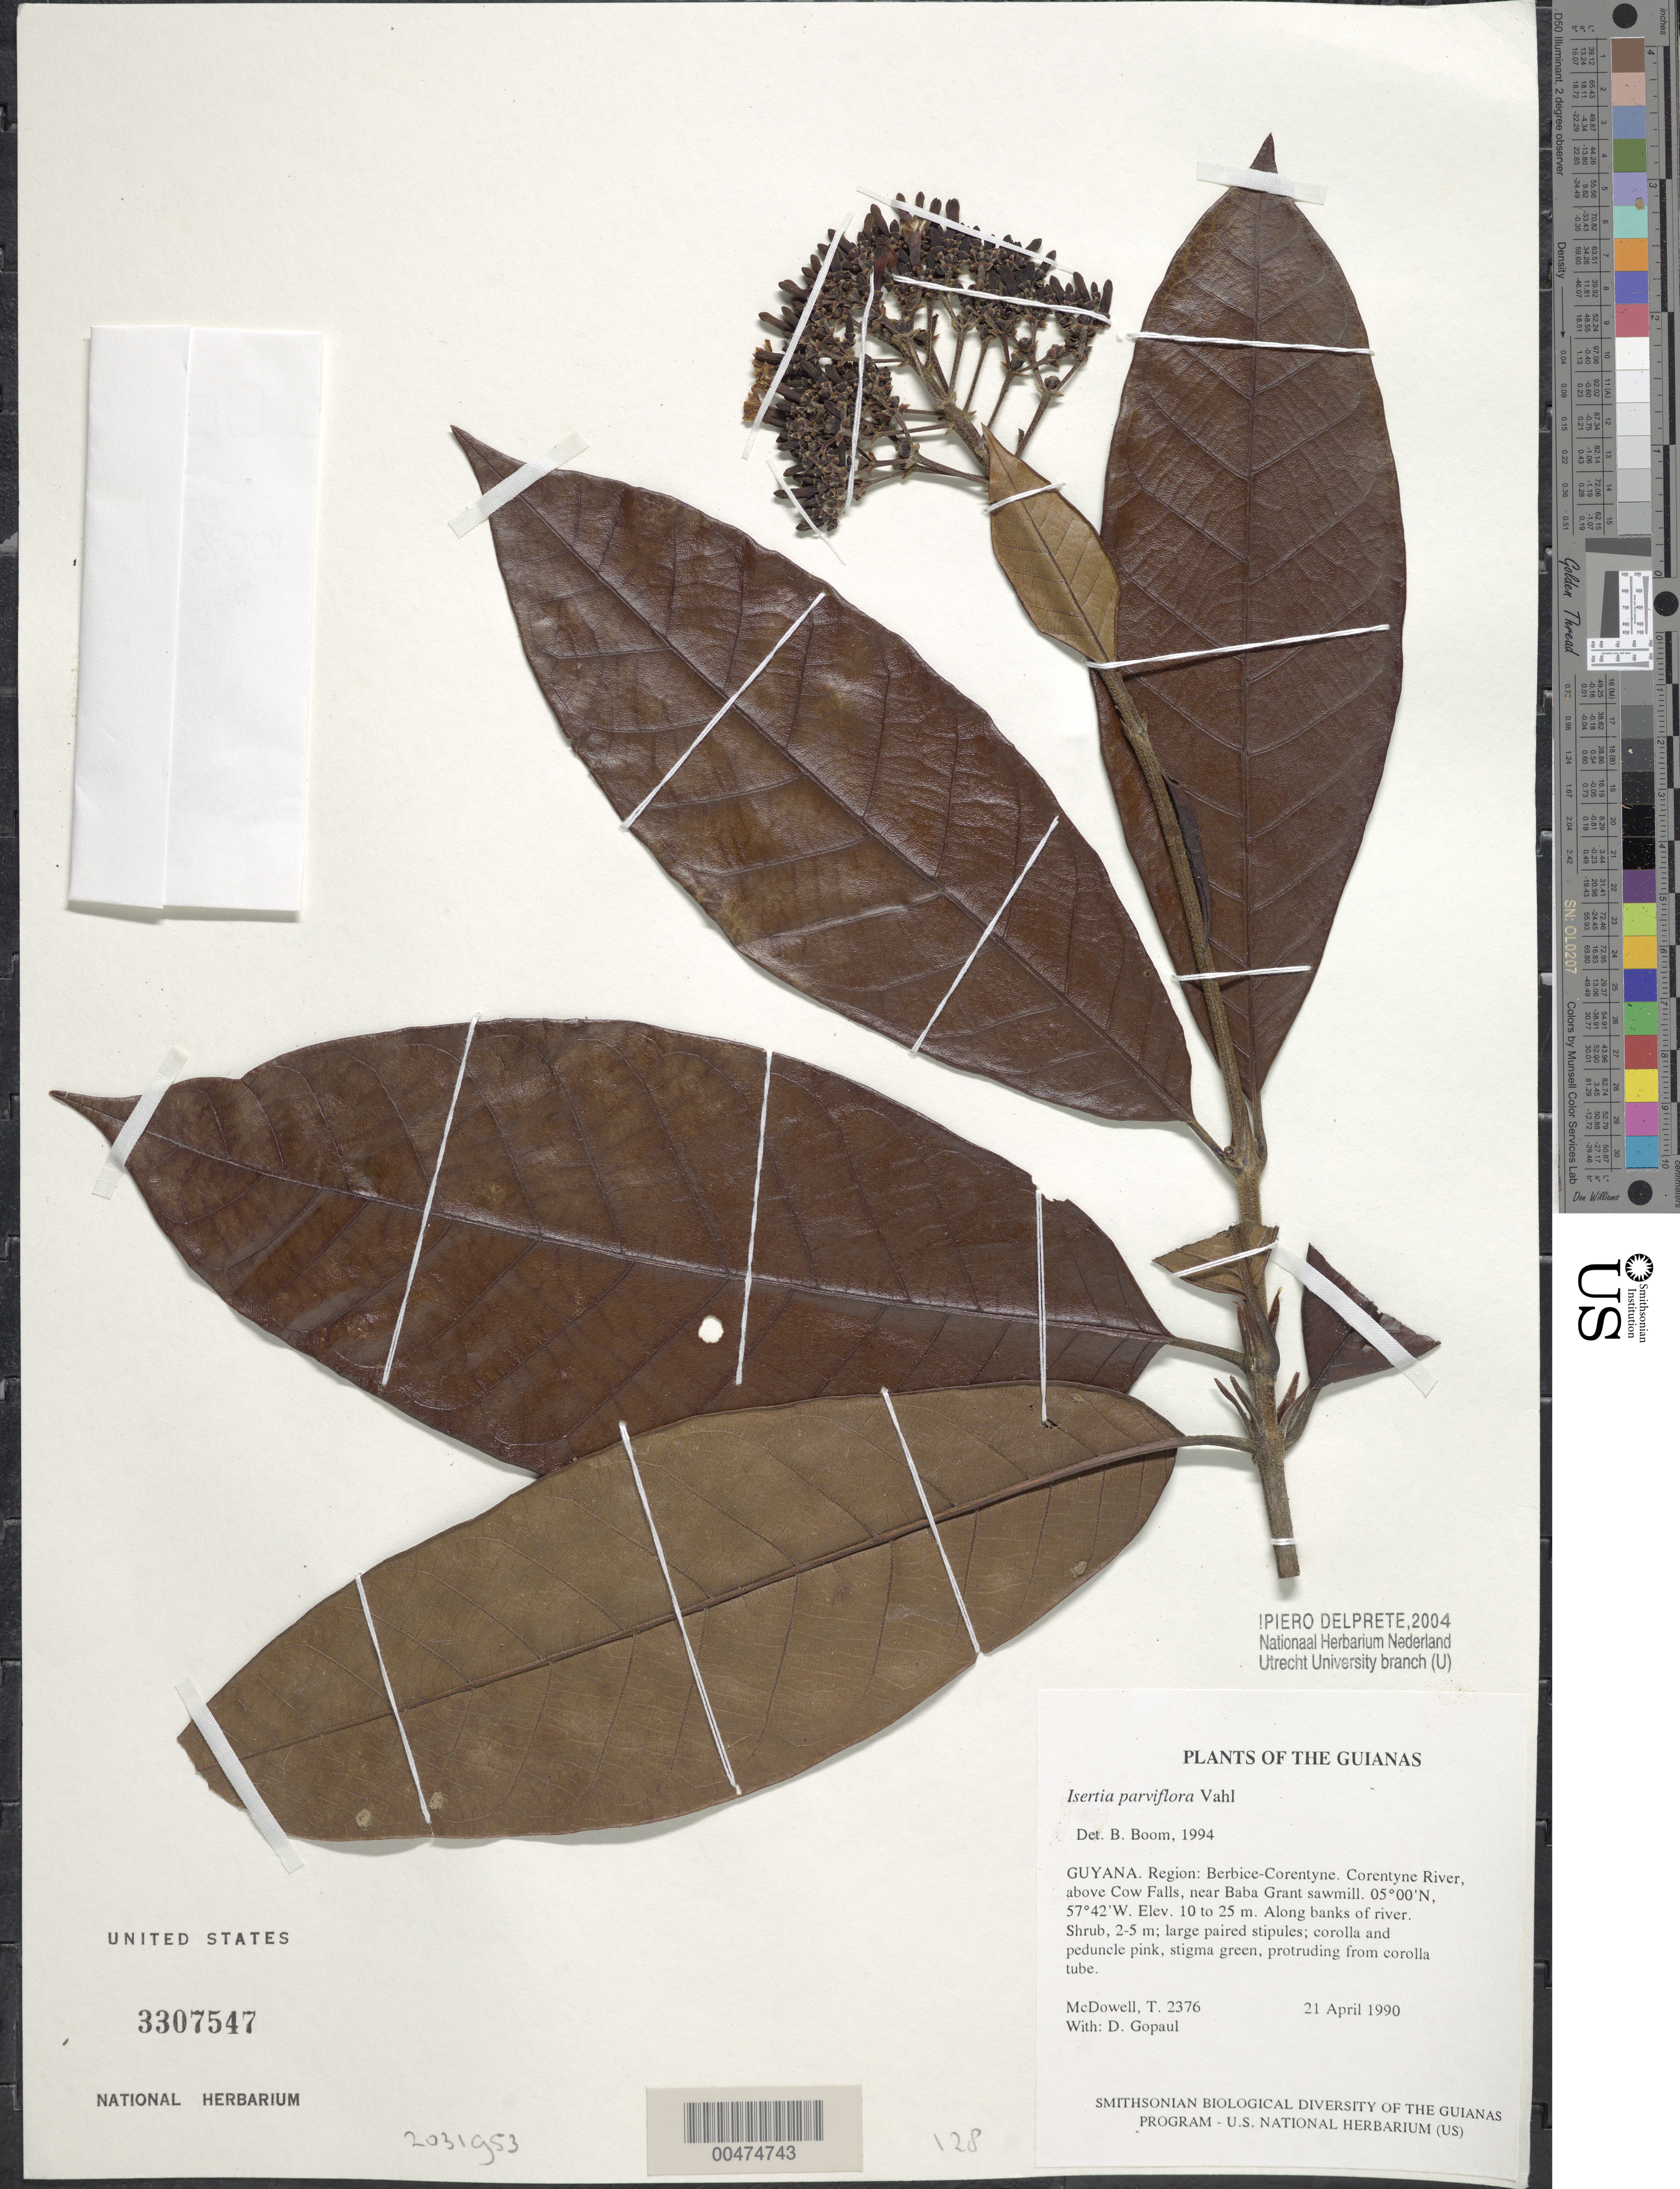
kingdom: Plantae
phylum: Tracheophyta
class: Magnoliopsida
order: Gentianales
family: Rubiaceae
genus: Isertia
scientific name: Isertia parviflora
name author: Vahl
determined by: Boom, B. M.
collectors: T. McDowell & D. Gopaul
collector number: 2376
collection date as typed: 20 April 1990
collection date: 1990-04-20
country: Guyana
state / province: E. Berbice-Corentyne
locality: Corentyne River, between Cow Falls and Baba Grant sawmill landing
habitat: Along banks of river at flood level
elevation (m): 10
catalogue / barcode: US 3307547